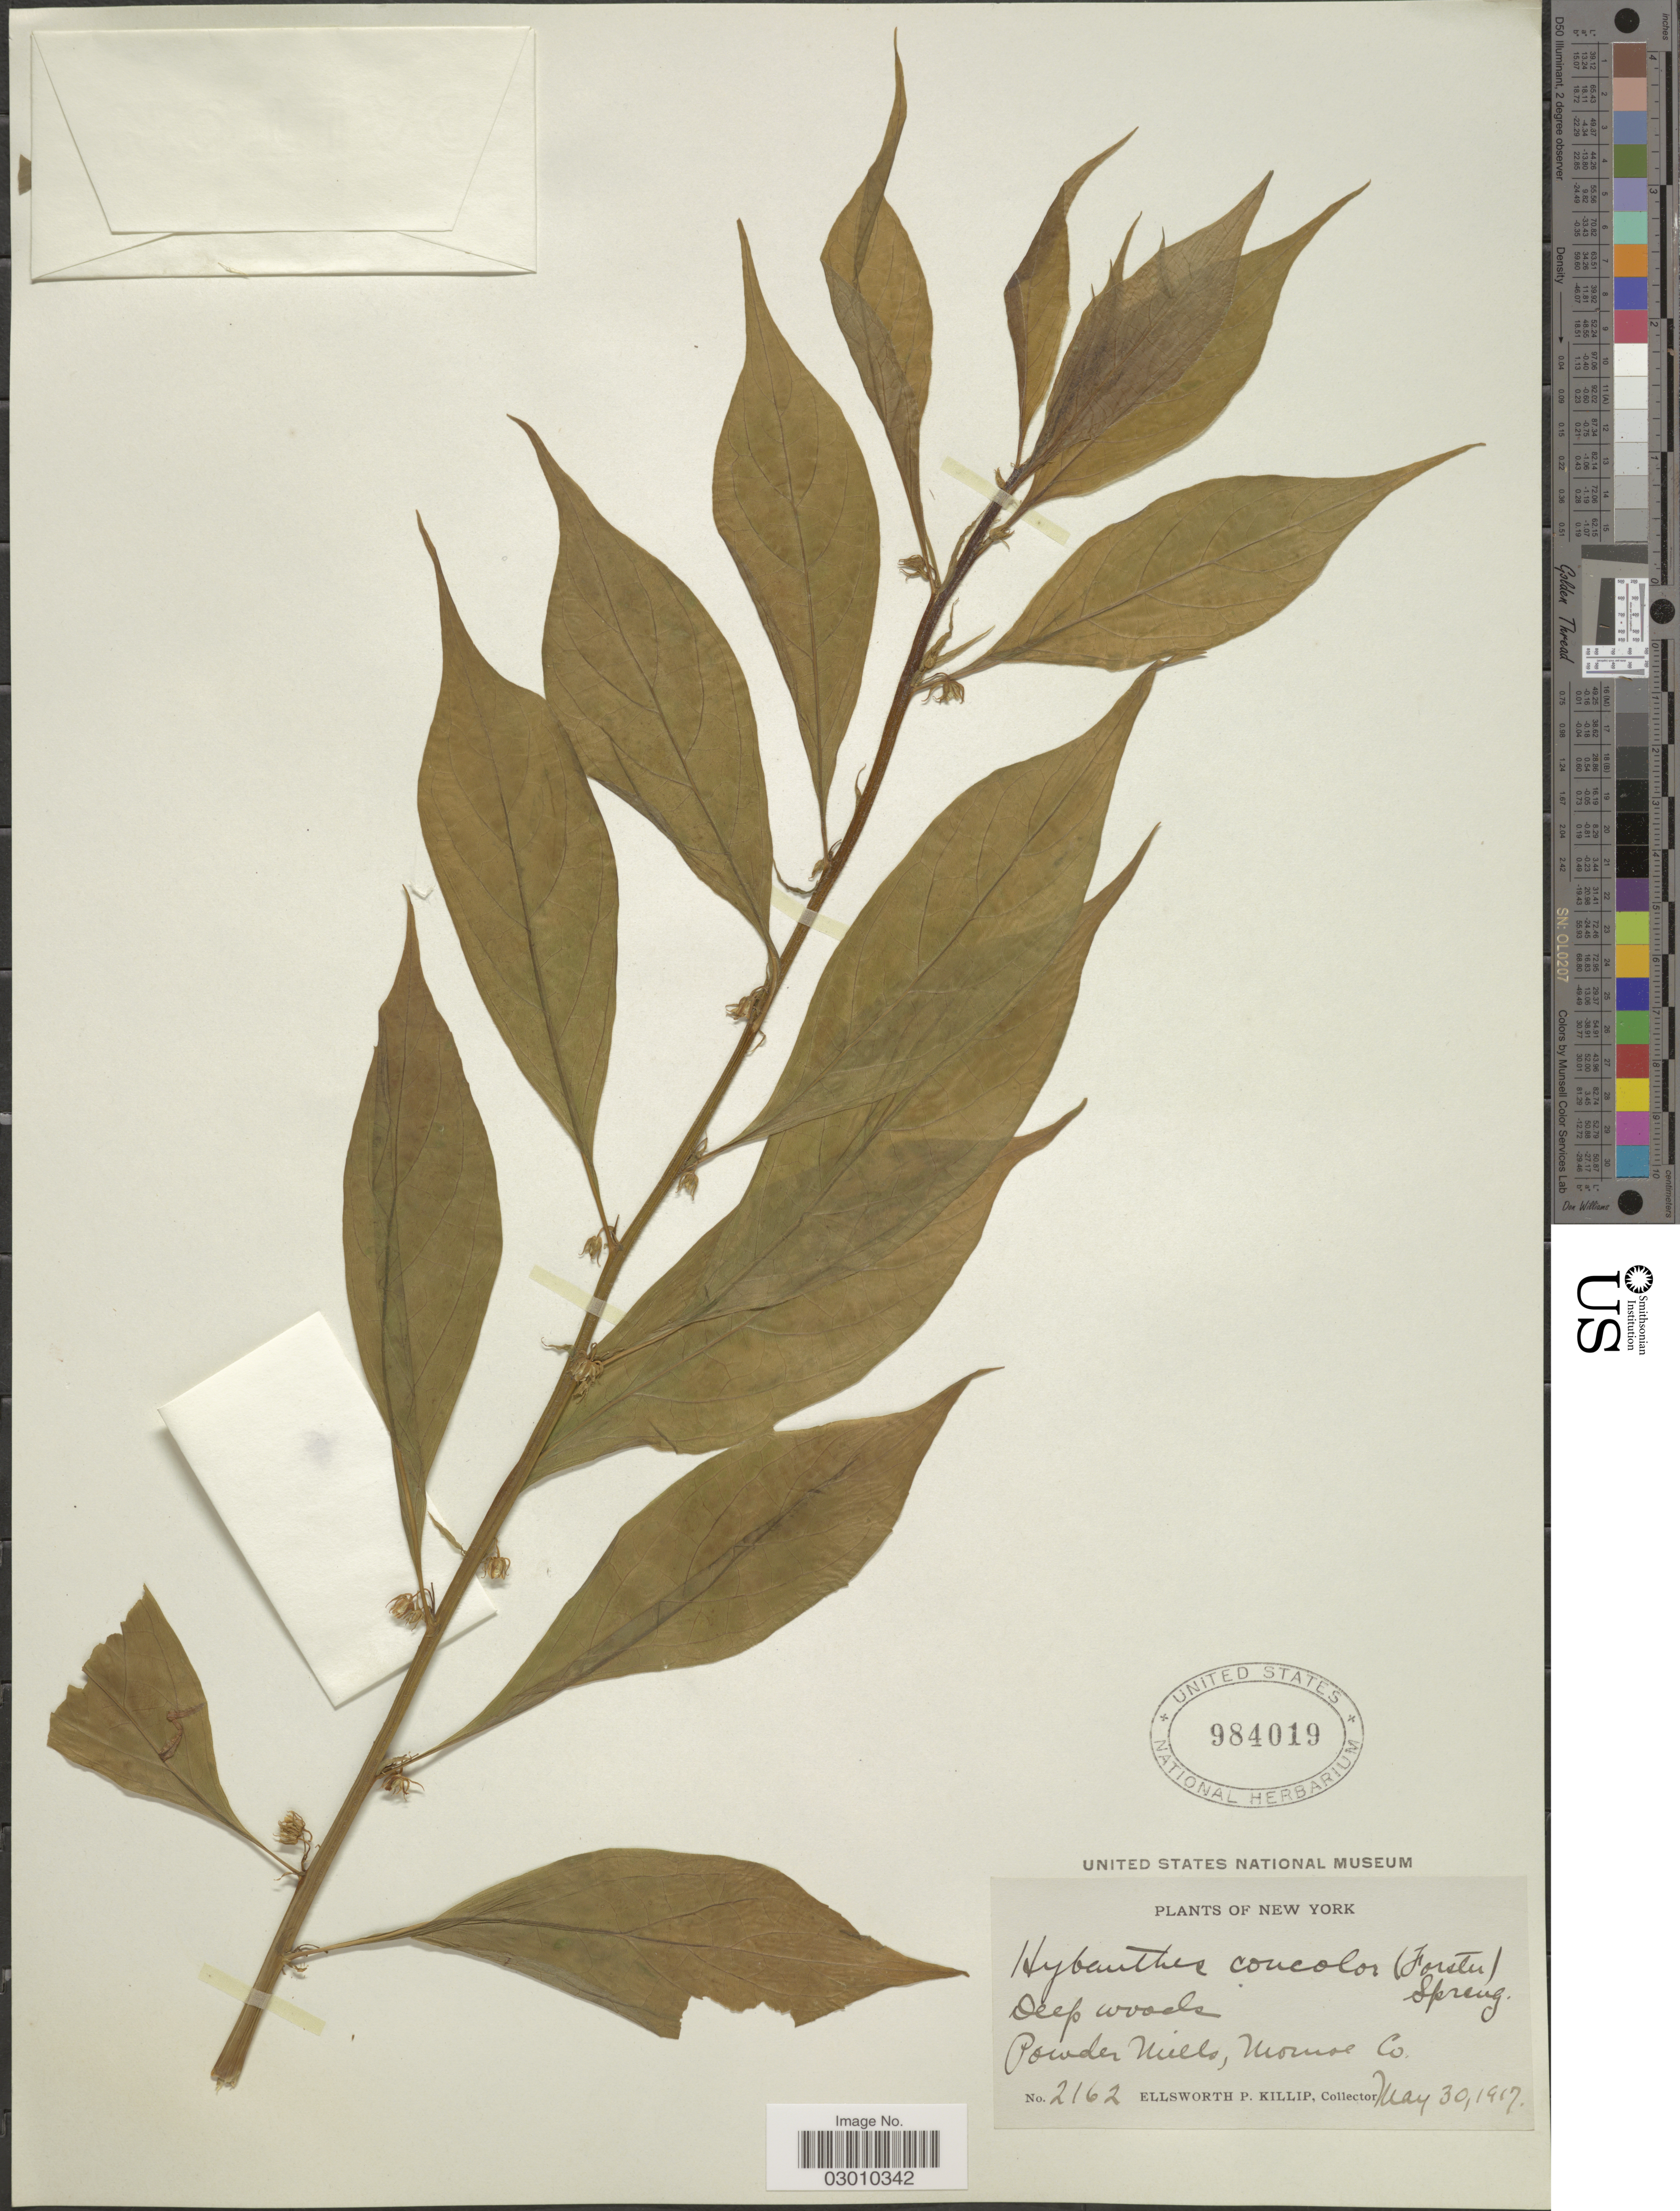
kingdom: Plantae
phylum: Tracheophyta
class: Magnoliopsida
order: Malpighiales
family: Violaceae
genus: Cubelium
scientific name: Cubelium concolor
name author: (T.F. Forst.) Raf. ex Britton & A. Br.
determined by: Strong, Mark T., (BOT), Smithsonian Institution - National Museum of Natural History (UNITED STATES)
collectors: E. P. Killip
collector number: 2162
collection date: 1917-05-30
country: United States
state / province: New York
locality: Powder Mills, Monroe Co.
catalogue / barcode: US 984019